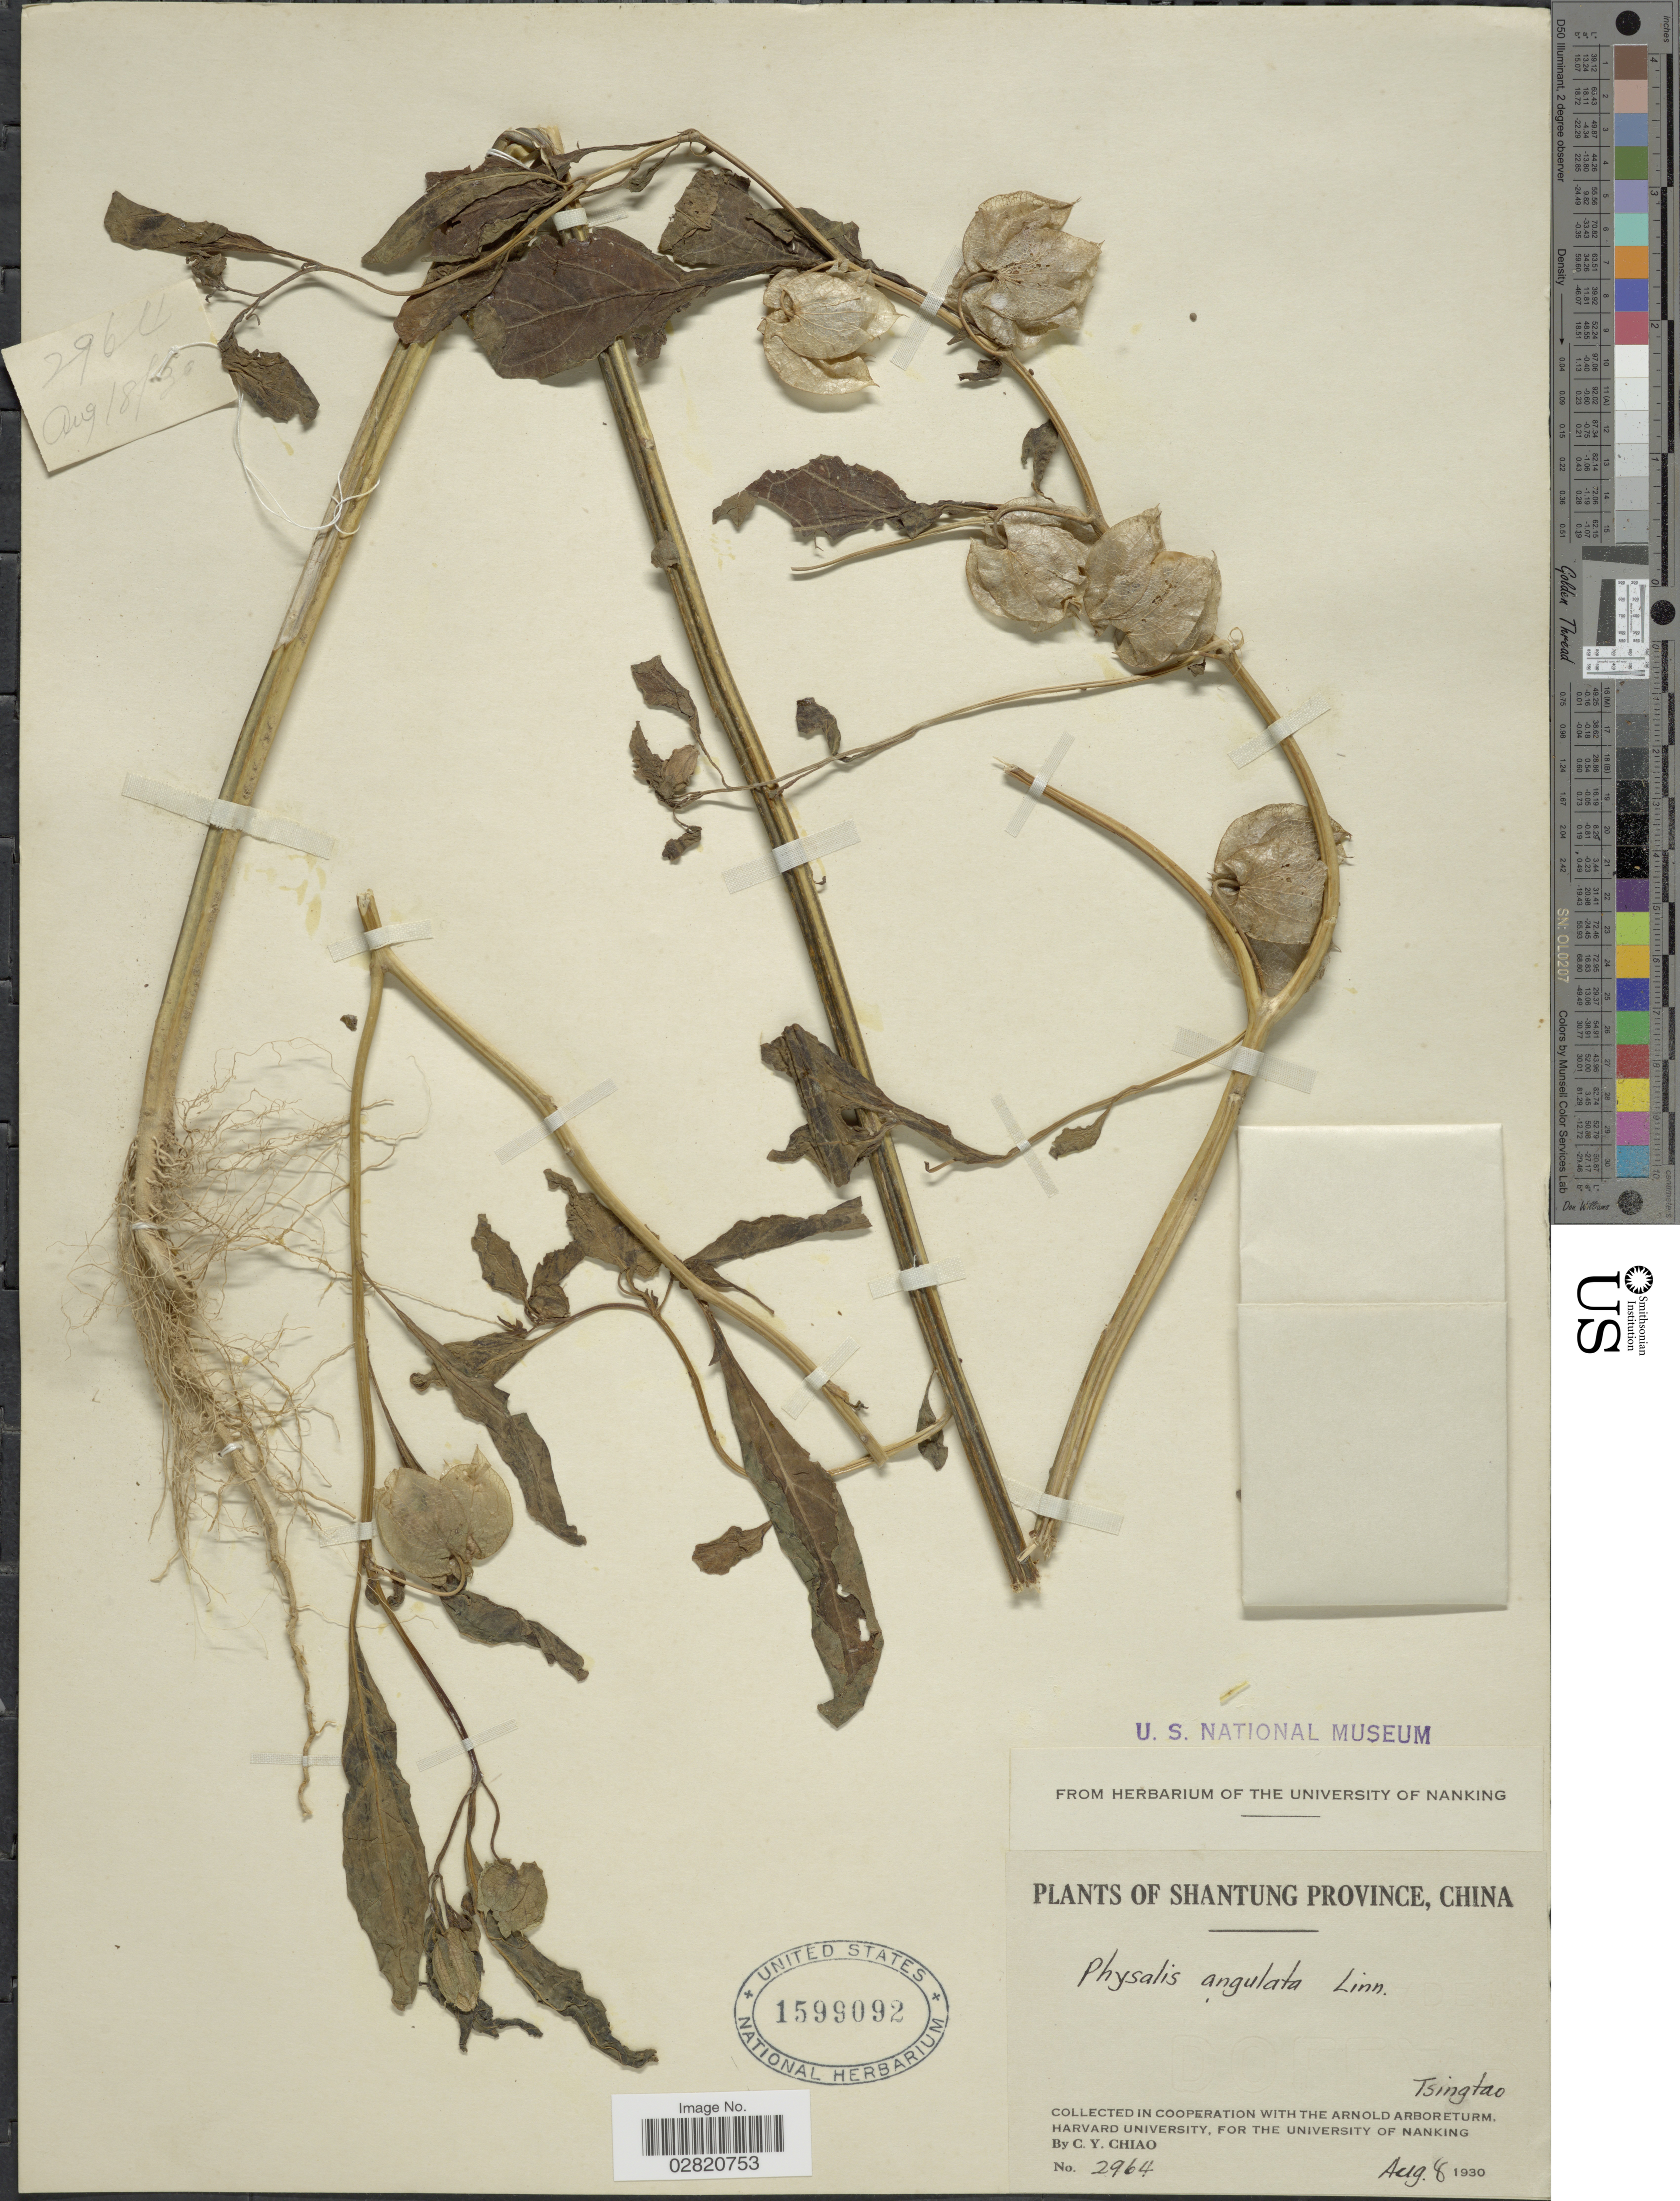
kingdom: Plantae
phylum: Tracheophyta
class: Magnoliopsida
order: Solanales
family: Solanaceae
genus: Nicandra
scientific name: Nicandra physalodes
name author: (L.) Gaertn.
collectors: C. Y. Chiao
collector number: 2964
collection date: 1930-08-08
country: China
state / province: Shandong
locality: Shantung Province. Tsingtao.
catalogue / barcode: US 1599092